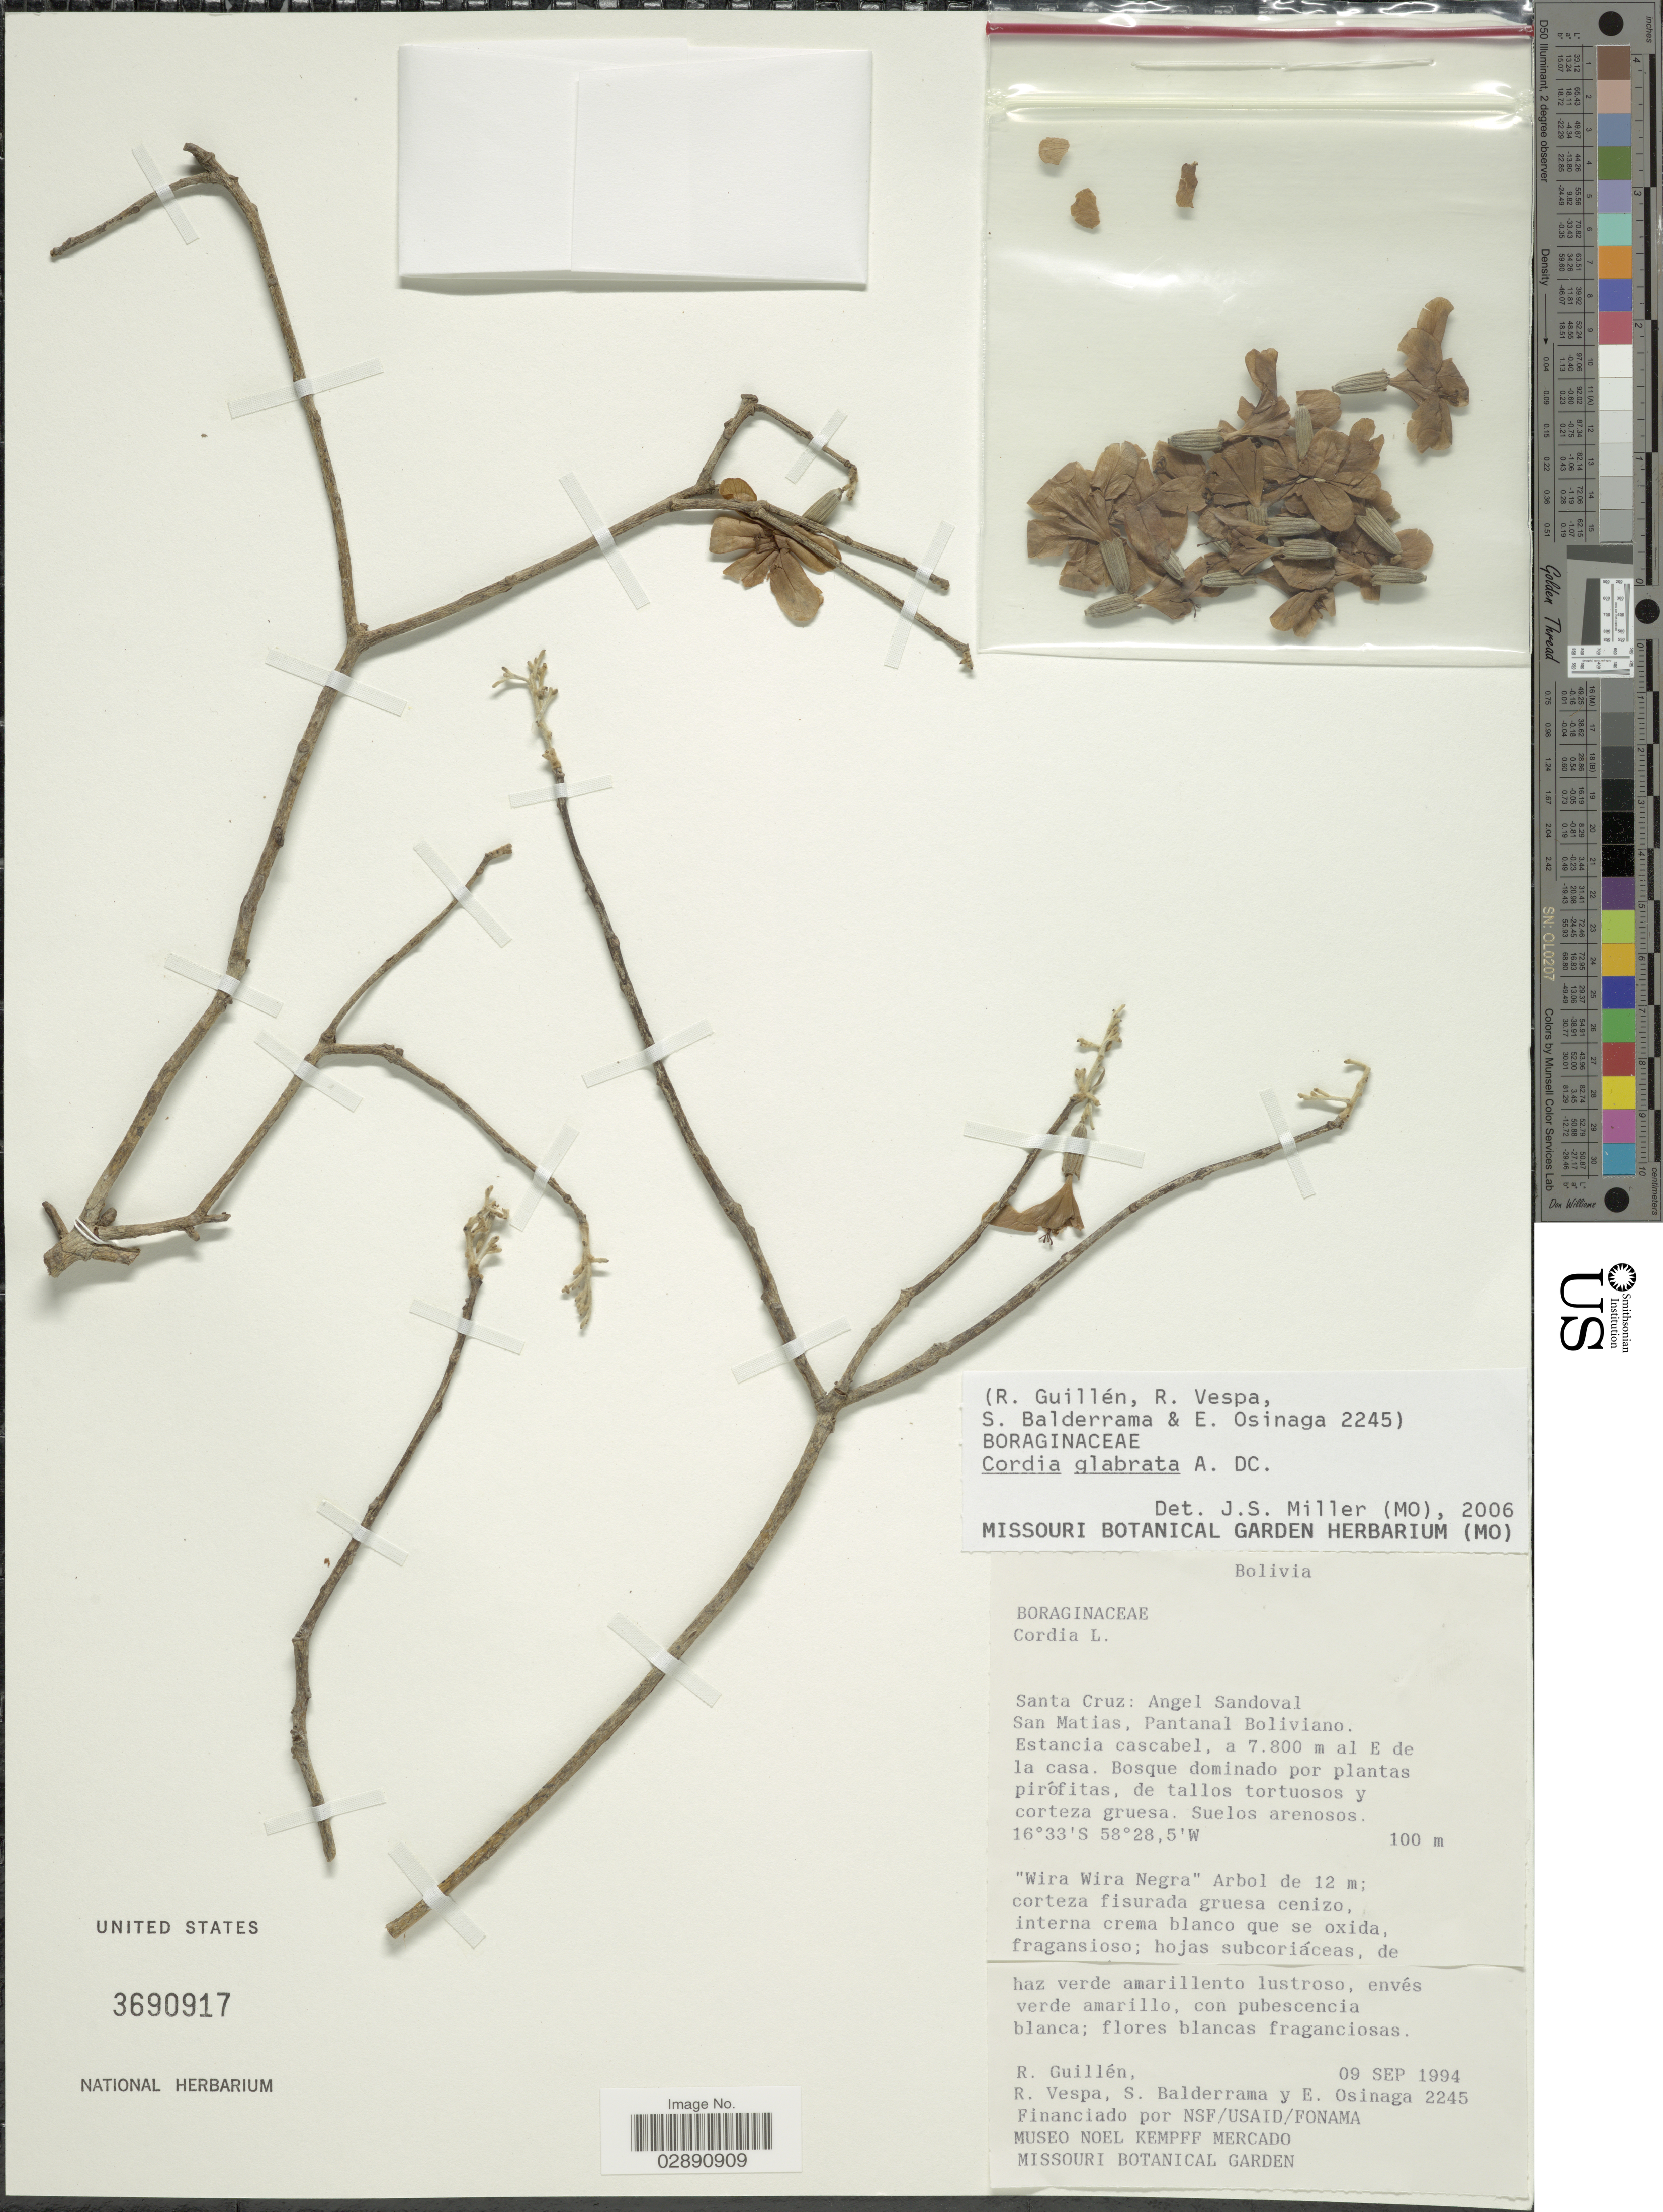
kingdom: Plantae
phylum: Tracheophyta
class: Magnoliopsida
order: Boraginales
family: Cordiaceae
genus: Cordia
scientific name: Cordia glabrata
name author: (Mart.) A. DC.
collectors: R. Guillen, R. Vespa, S. Balderrama & E. Osinaga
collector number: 2245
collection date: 1994-09-09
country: Bolivia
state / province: Santa Cruz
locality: Angel Sandoval. San Matias, Pantanal Boliviano. Estancia cascabel, a 7.800 m al E de la casa.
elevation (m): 100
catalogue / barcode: US 3690917